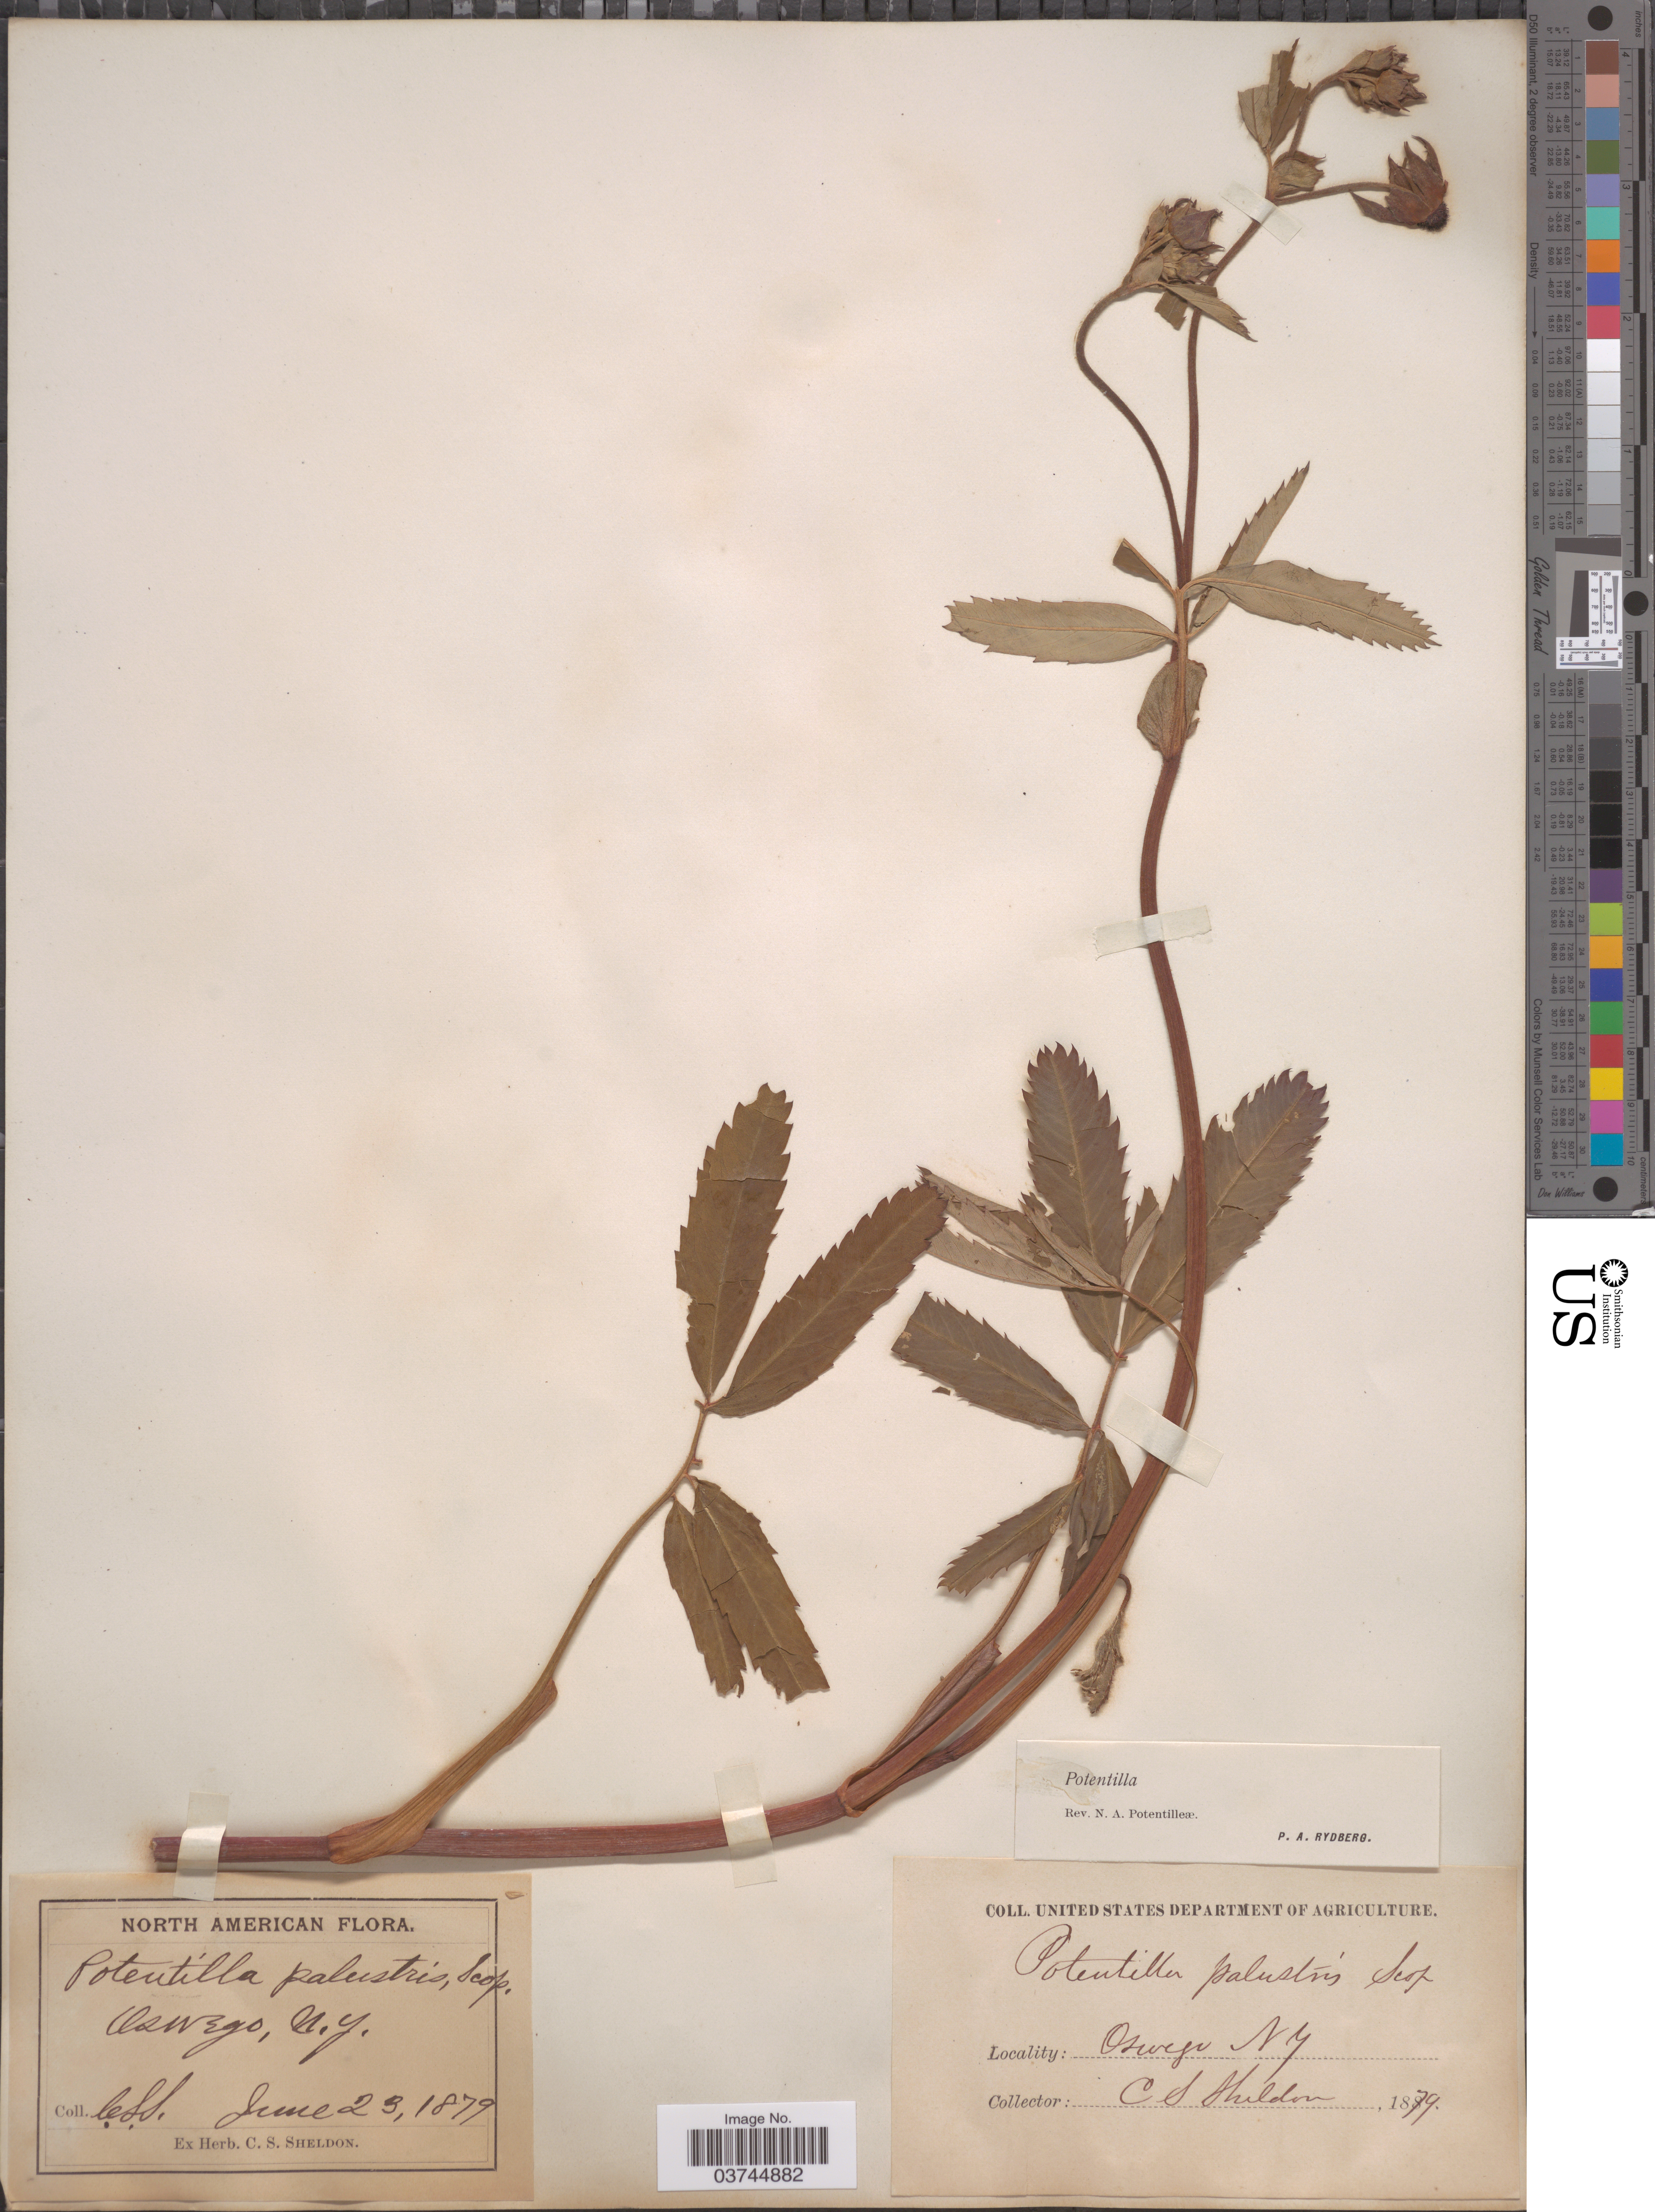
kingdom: Plantae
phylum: Tracheophyta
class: Magnoliopsida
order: Rosales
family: Rosaceae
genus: Comarum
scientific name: Comarum palustre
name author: L.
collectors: C. S. Sheldon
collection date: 1879-06-23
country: United States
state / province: New York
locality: Oswego.